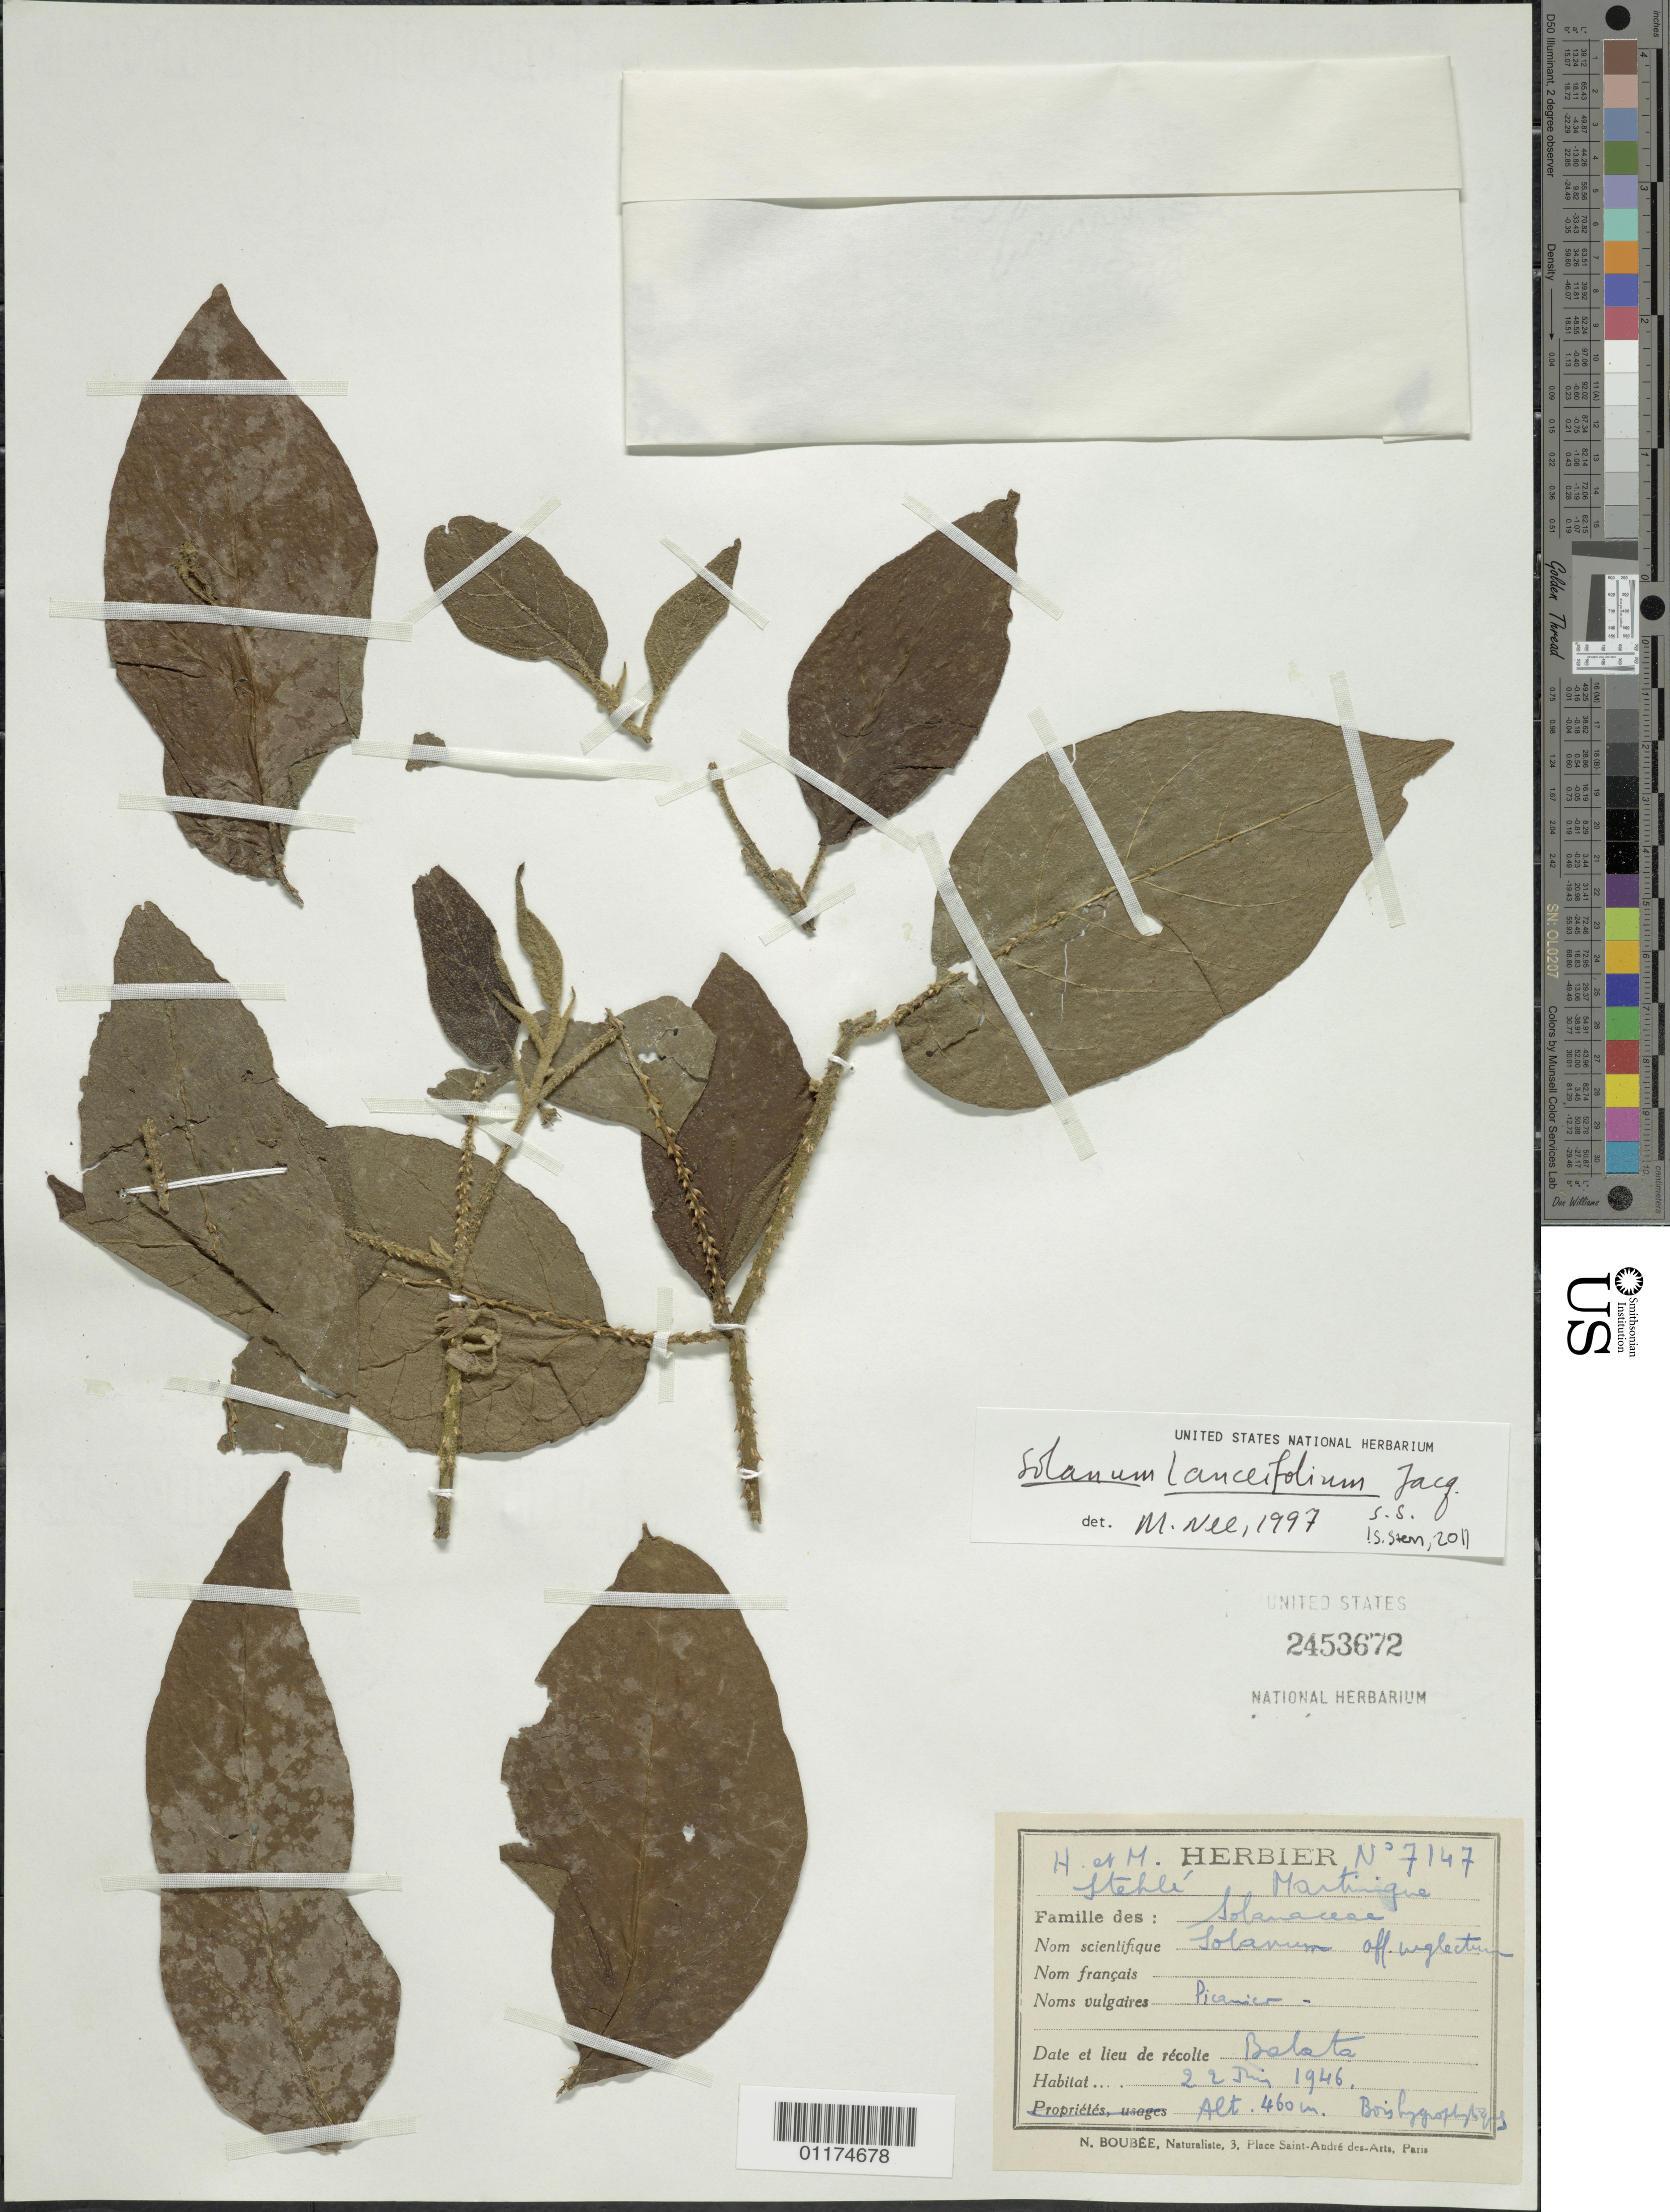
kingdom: Plantae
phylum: Tracheophyta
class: Magnoliopsida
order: Solanales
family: Solanaceae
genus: Solanum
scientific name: Solanum lanceifolium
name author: Jacq.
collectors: H. Stehlé & M. Stehlé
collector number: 7147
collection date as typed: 21 May 1946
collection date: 1946-05-21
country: Martinique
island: Martinique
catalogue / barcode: US 2453672